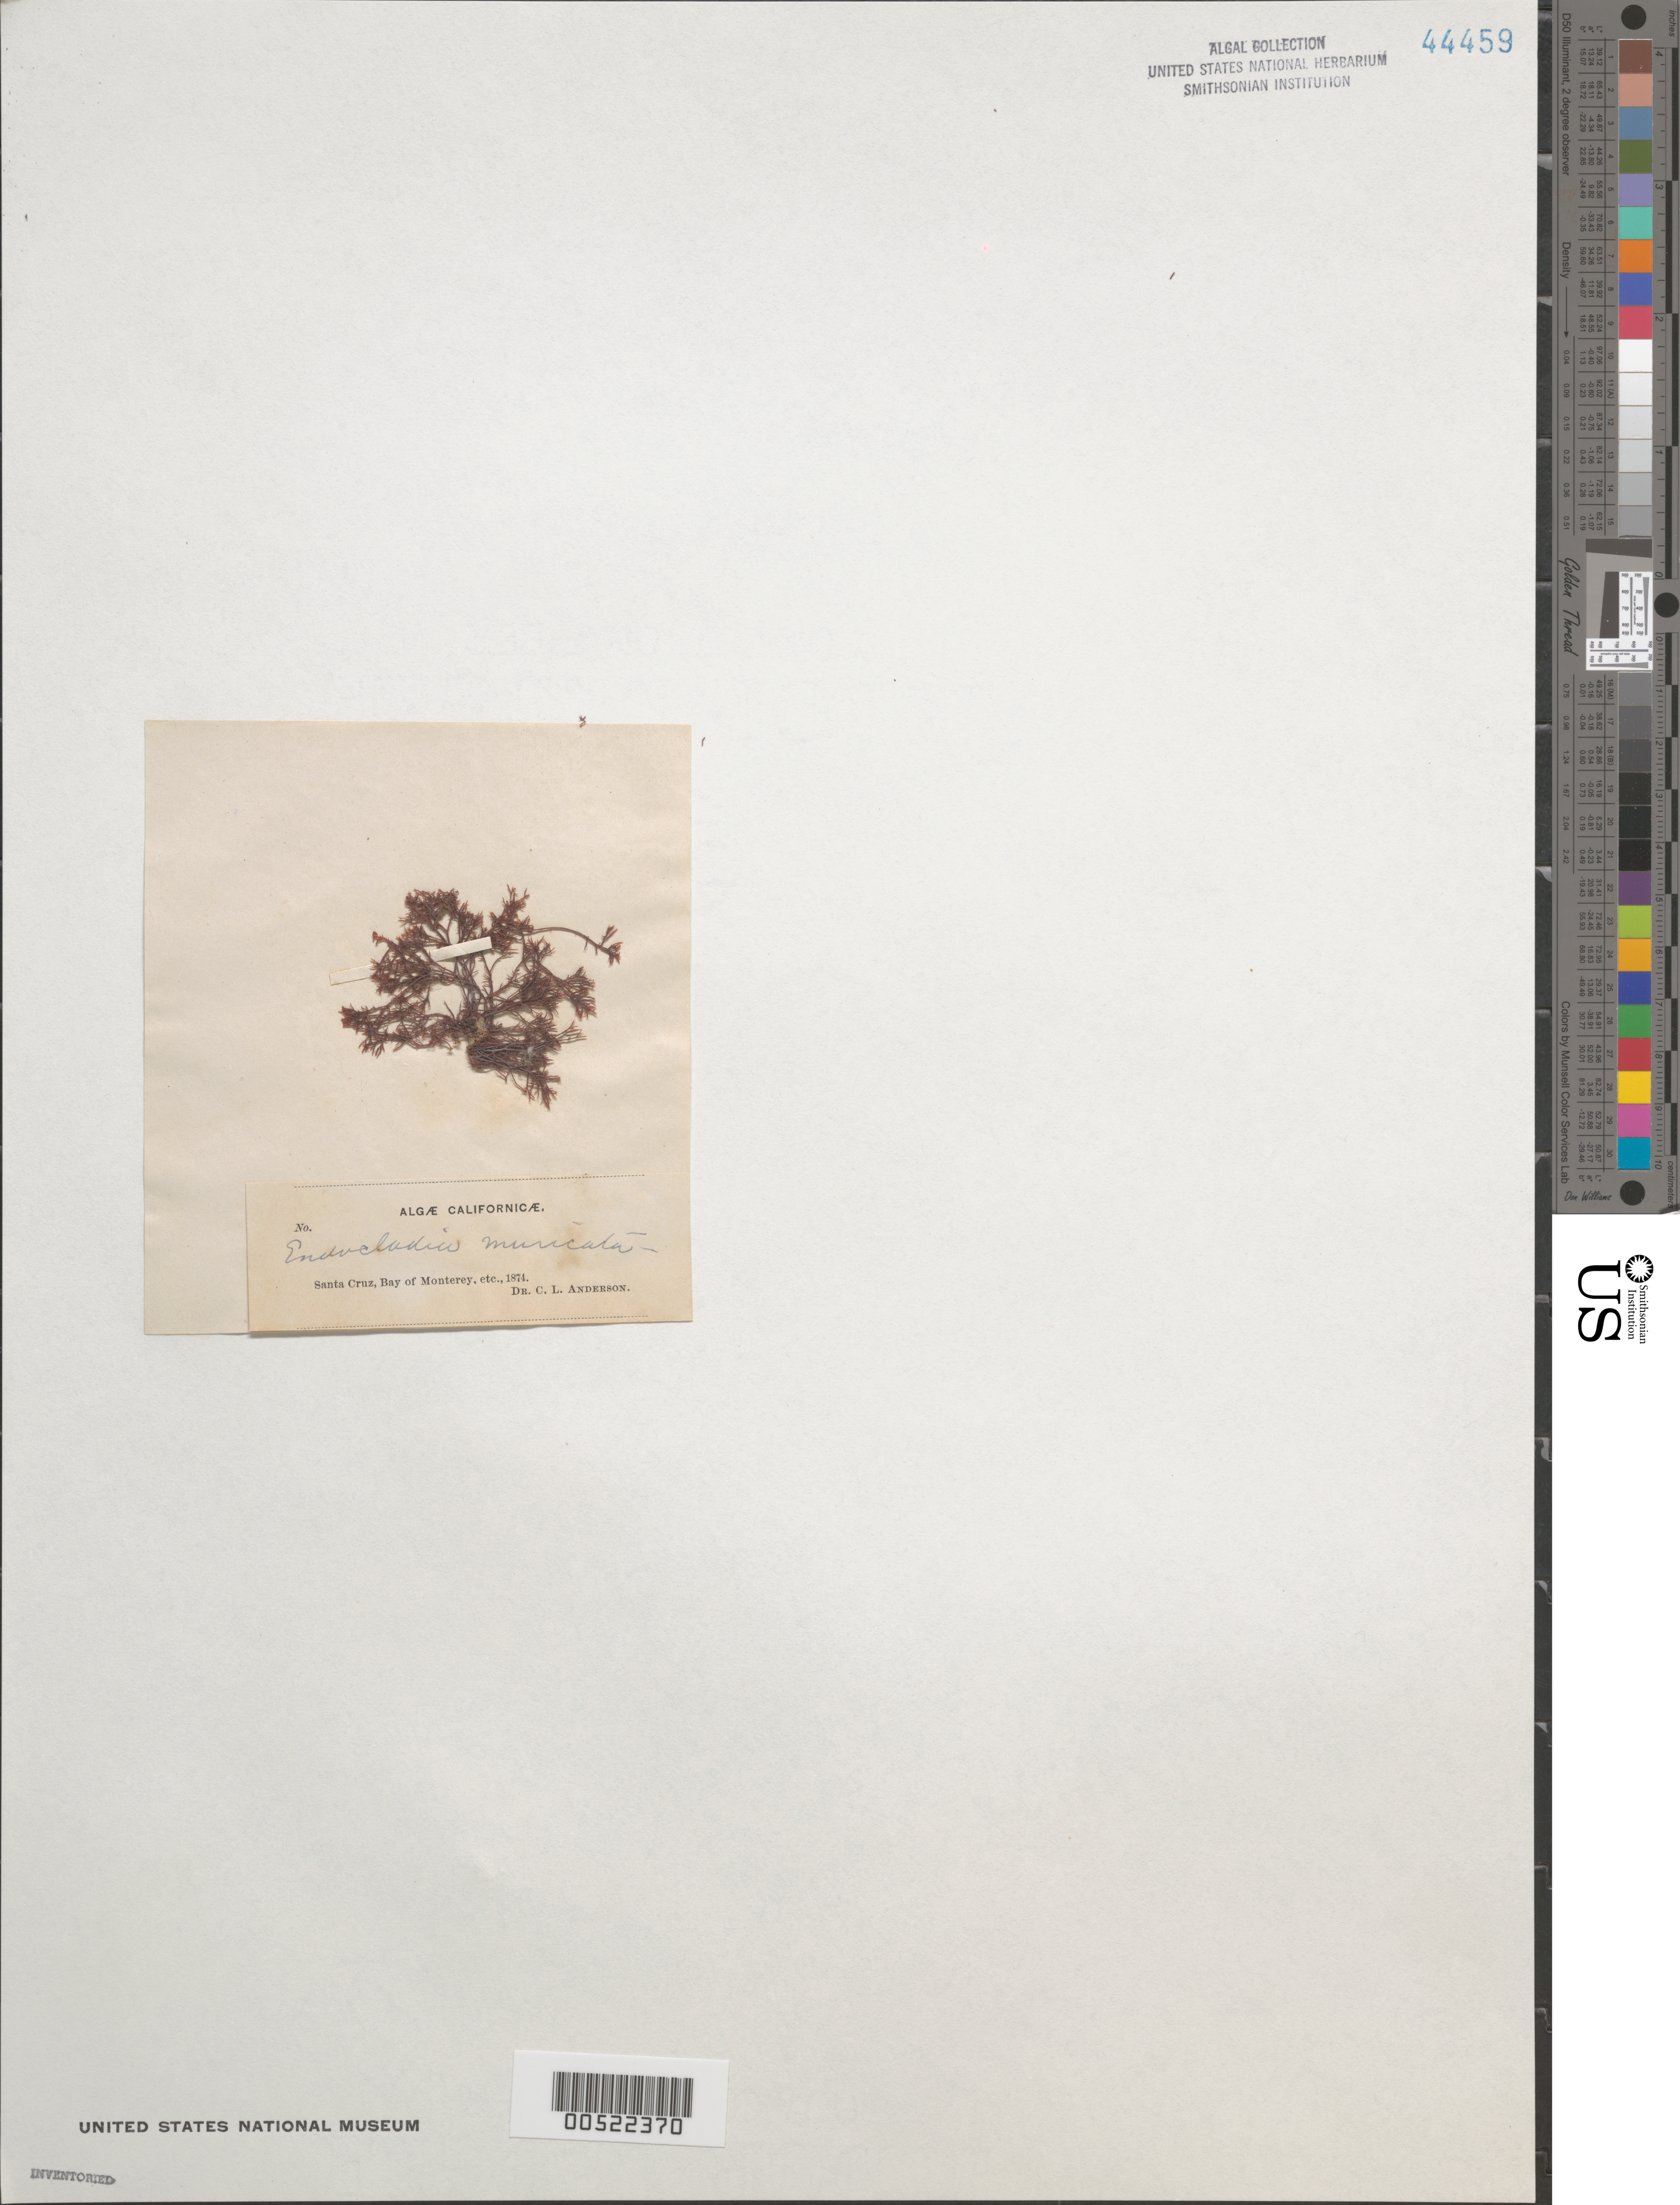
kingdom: Plantae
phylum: Rhodophyta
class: Florideophyceae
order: Gigartinales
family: Endocladiaceae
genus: Endocladia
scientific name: Endocladia muricata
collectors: C. L. Anderson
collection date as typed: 1874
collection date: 1874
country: United States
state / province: California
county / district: Santa Cruz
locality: Santa Cruz, Monterey Bay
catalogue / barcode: US 44459